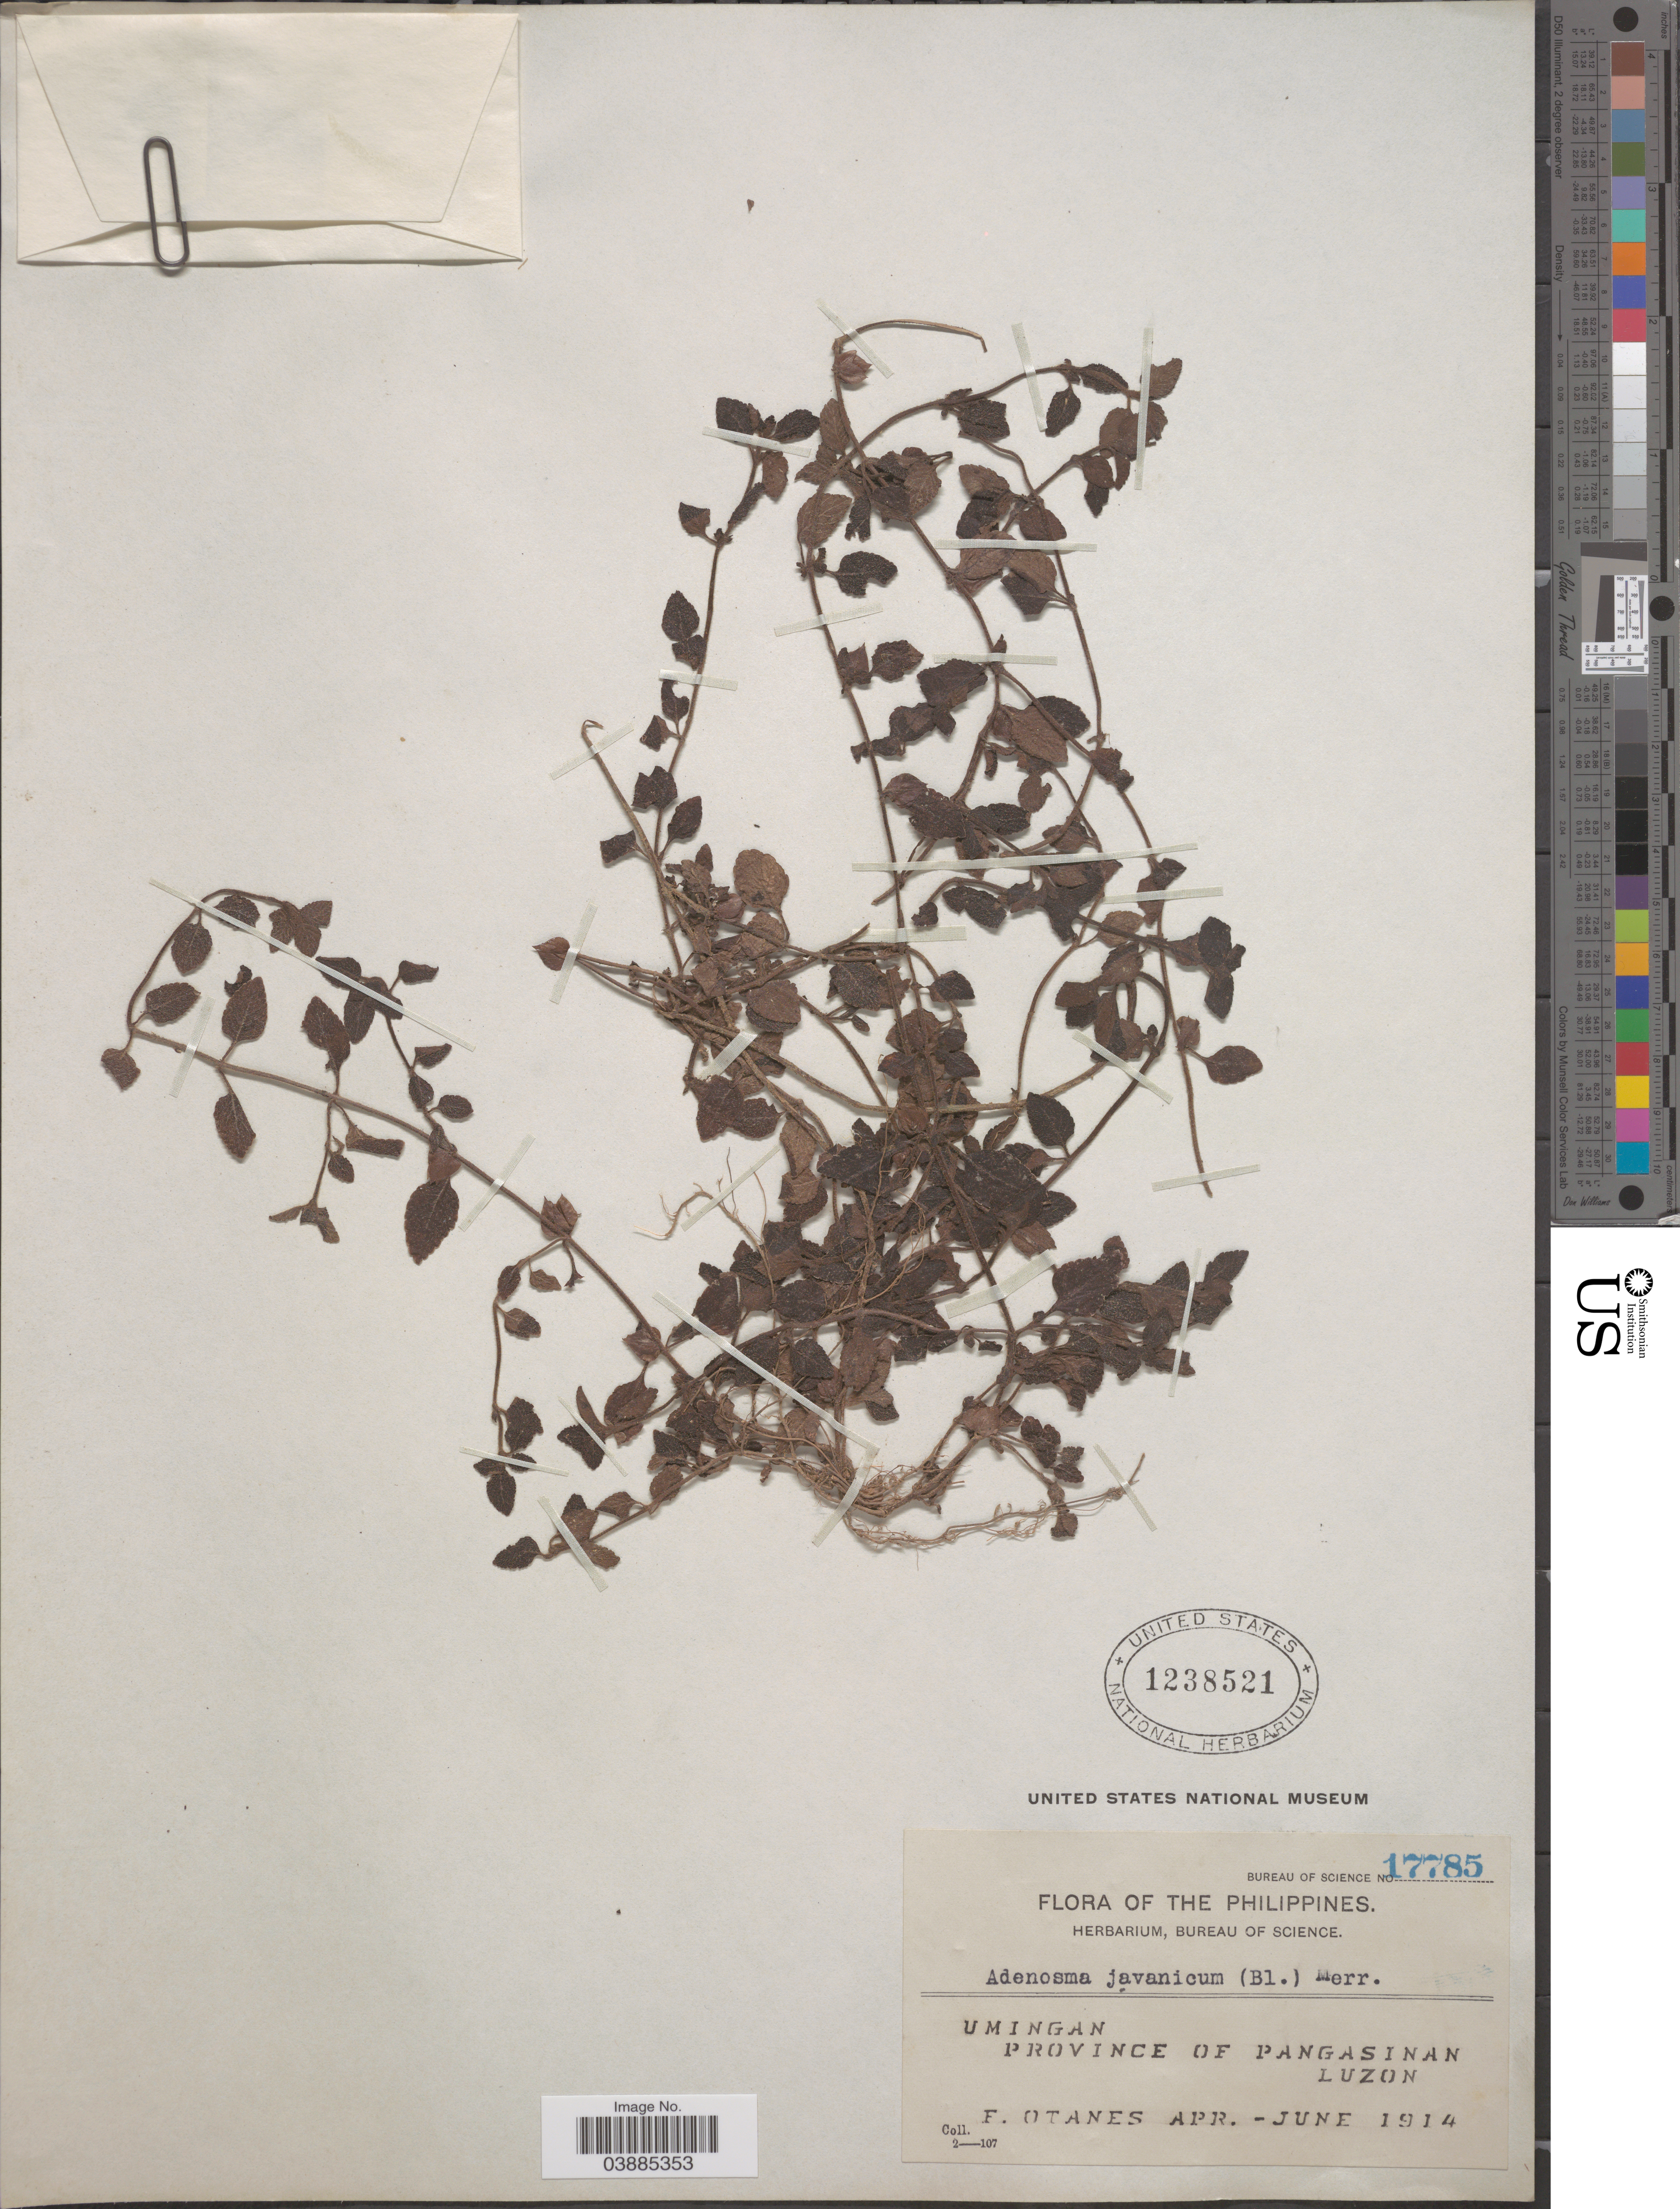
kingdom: Plantae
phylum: Tracheophyta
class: Magnoliopsida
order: Lamiales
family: Plantaginaceae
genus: Adenosma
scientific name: Adenosma javanicum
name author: (Blume) Koord.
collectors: F. Q. Otanes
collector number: Bureau of Science 17785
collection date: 1914-04/1914-06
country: Philippines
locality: Umingan. Province of Pangasinan. Luzon.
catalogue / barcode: US 1238521